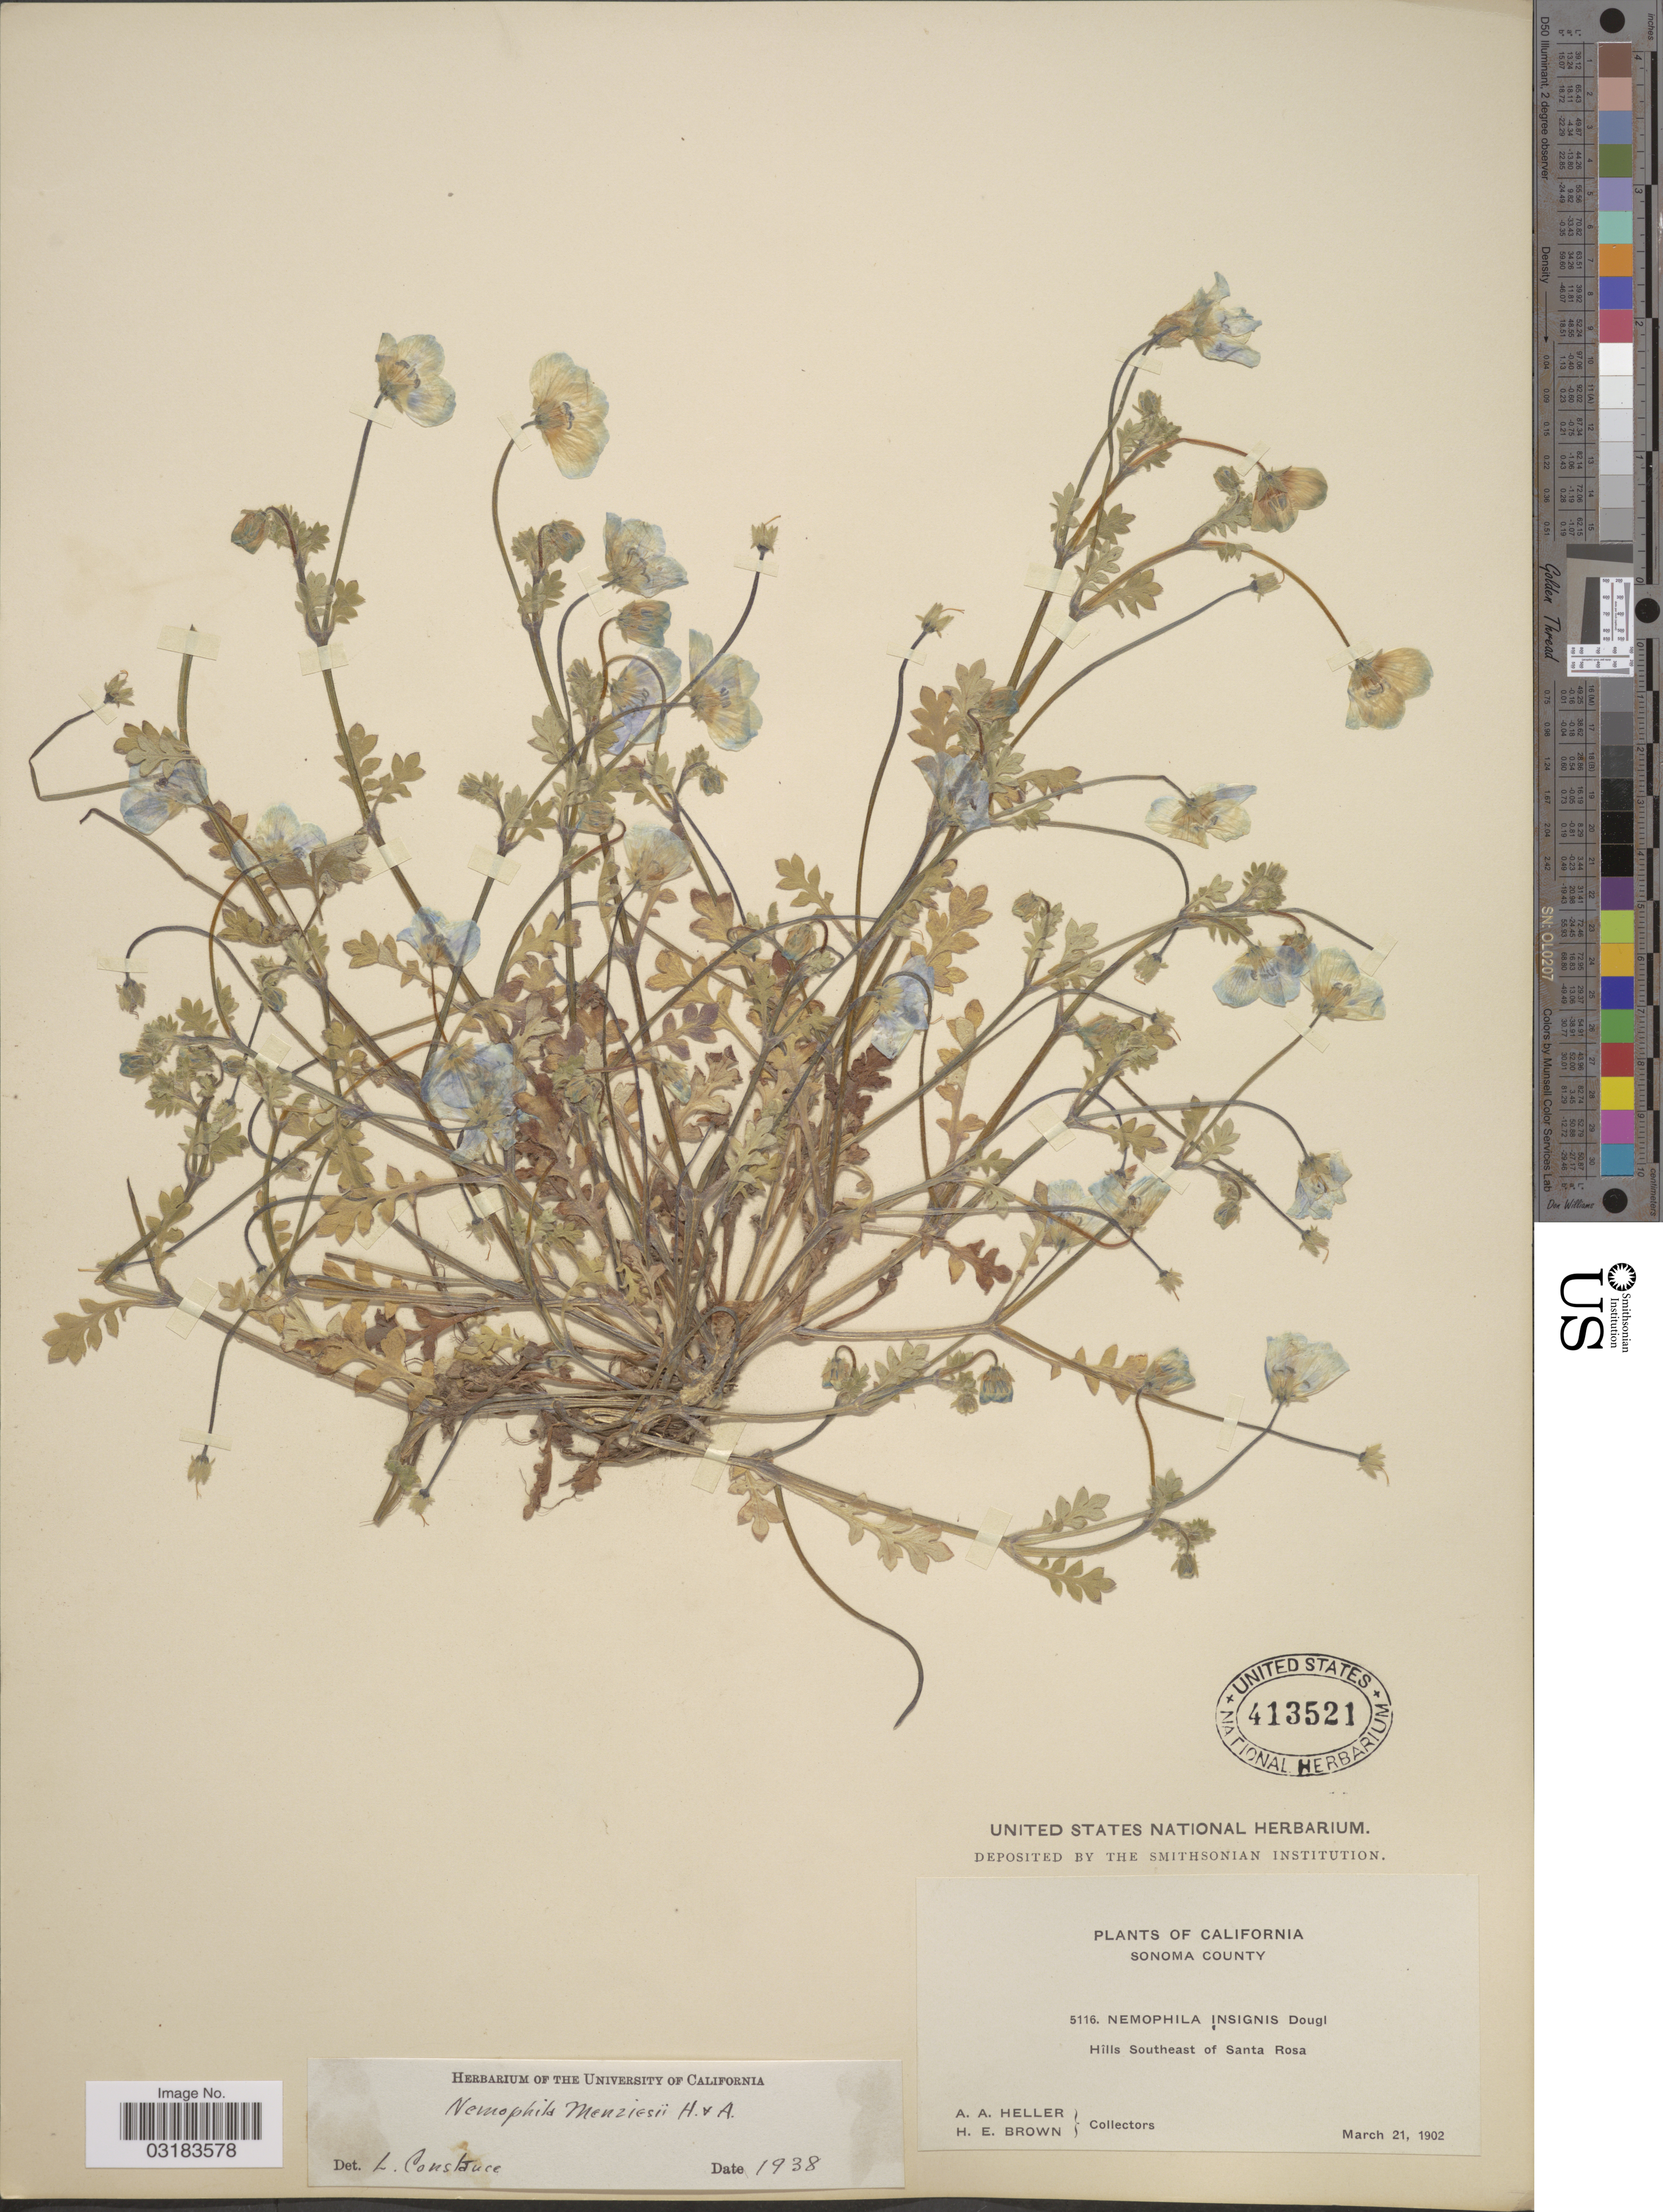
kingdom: Plantae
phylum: Tracheophyta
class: Magnoliopsida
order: Boraginales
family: Hydrophyllaceae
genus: Nemophila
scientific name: Nemophila menziesii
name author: Hook. & Arn.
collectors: A. A. Heller & H. E. Brown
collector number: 5116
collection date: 1902-03-21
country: United States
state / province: California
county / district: Sonoma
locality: Sonoma County. Hills Southeast of Santa Rosa.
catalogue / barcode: US 413521